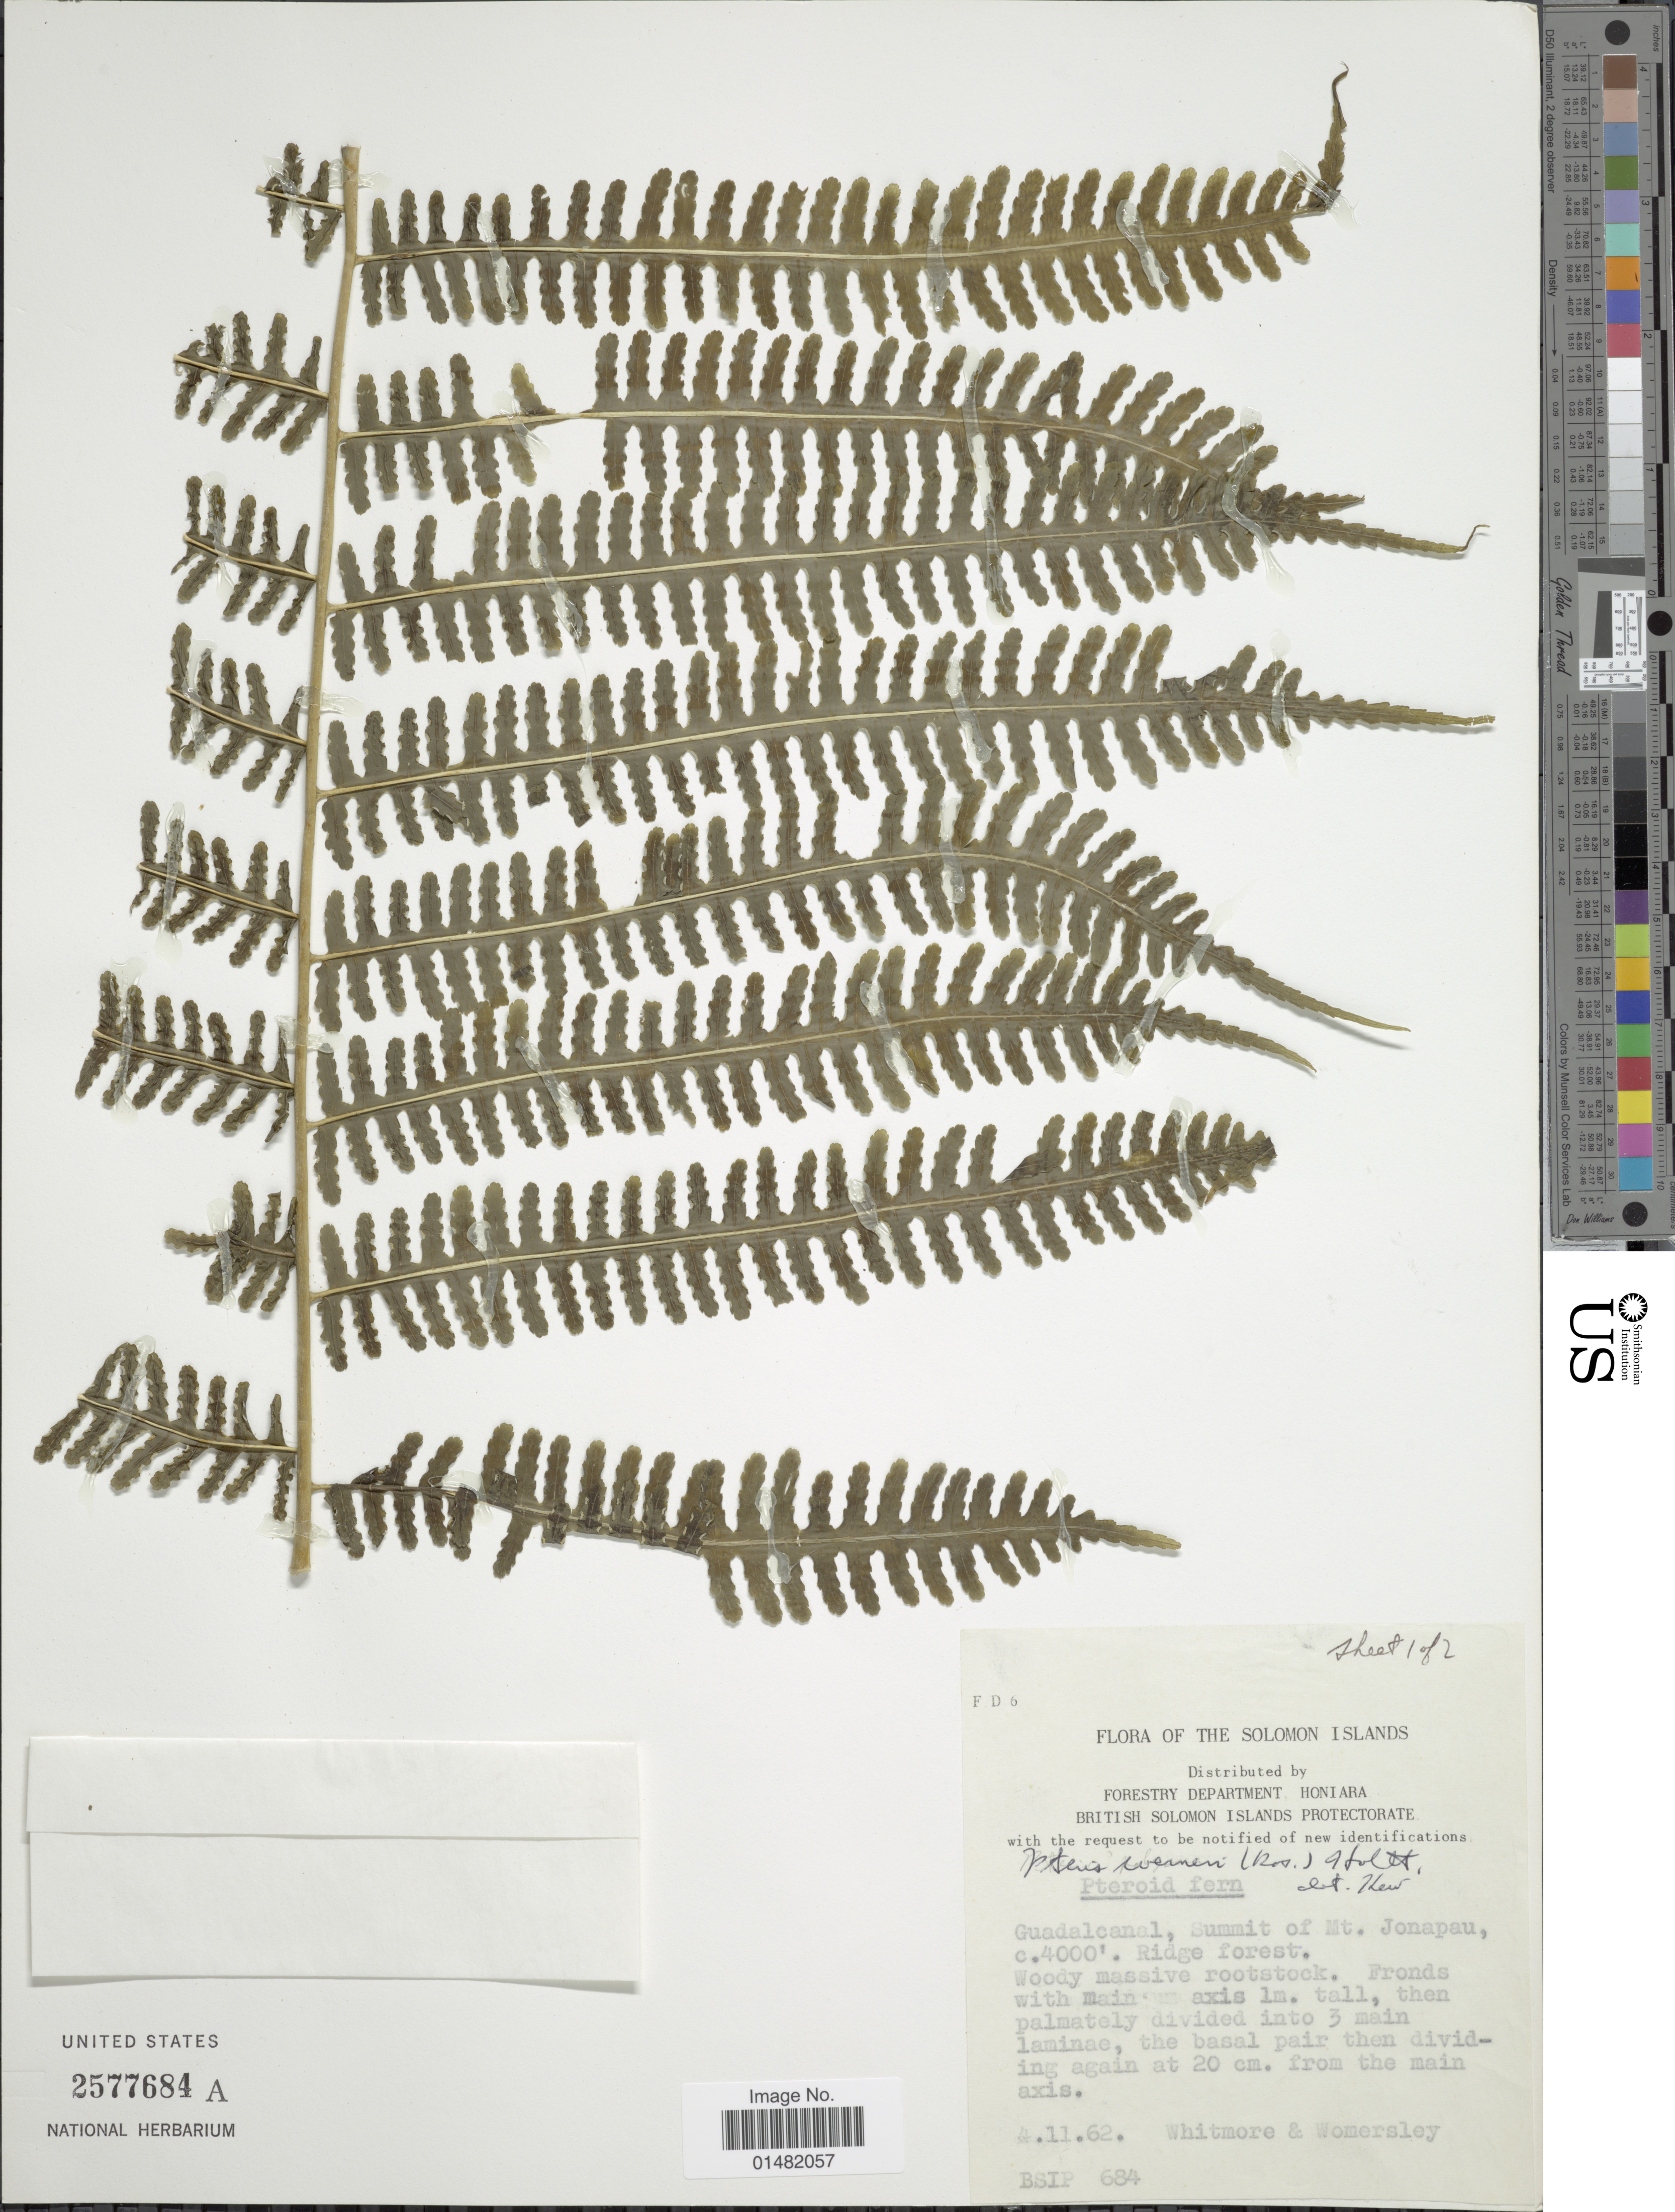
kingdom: Plantae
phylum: Tracheophyta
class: Polypodiopsida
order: Polypodiales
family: Pteridaceae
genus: Pteris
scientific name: Pteris werneri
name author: (Rosenst.) Holttum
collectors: -. Whitmore & Womersley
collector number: BSIP 684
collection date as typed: Transcribed d/m/y: 4/11/62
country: Solomon Islands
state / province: Solomon Islands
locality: Gudalcanal, summit of Mt. Jonapau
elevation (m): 1219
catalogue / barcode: US 2577684A